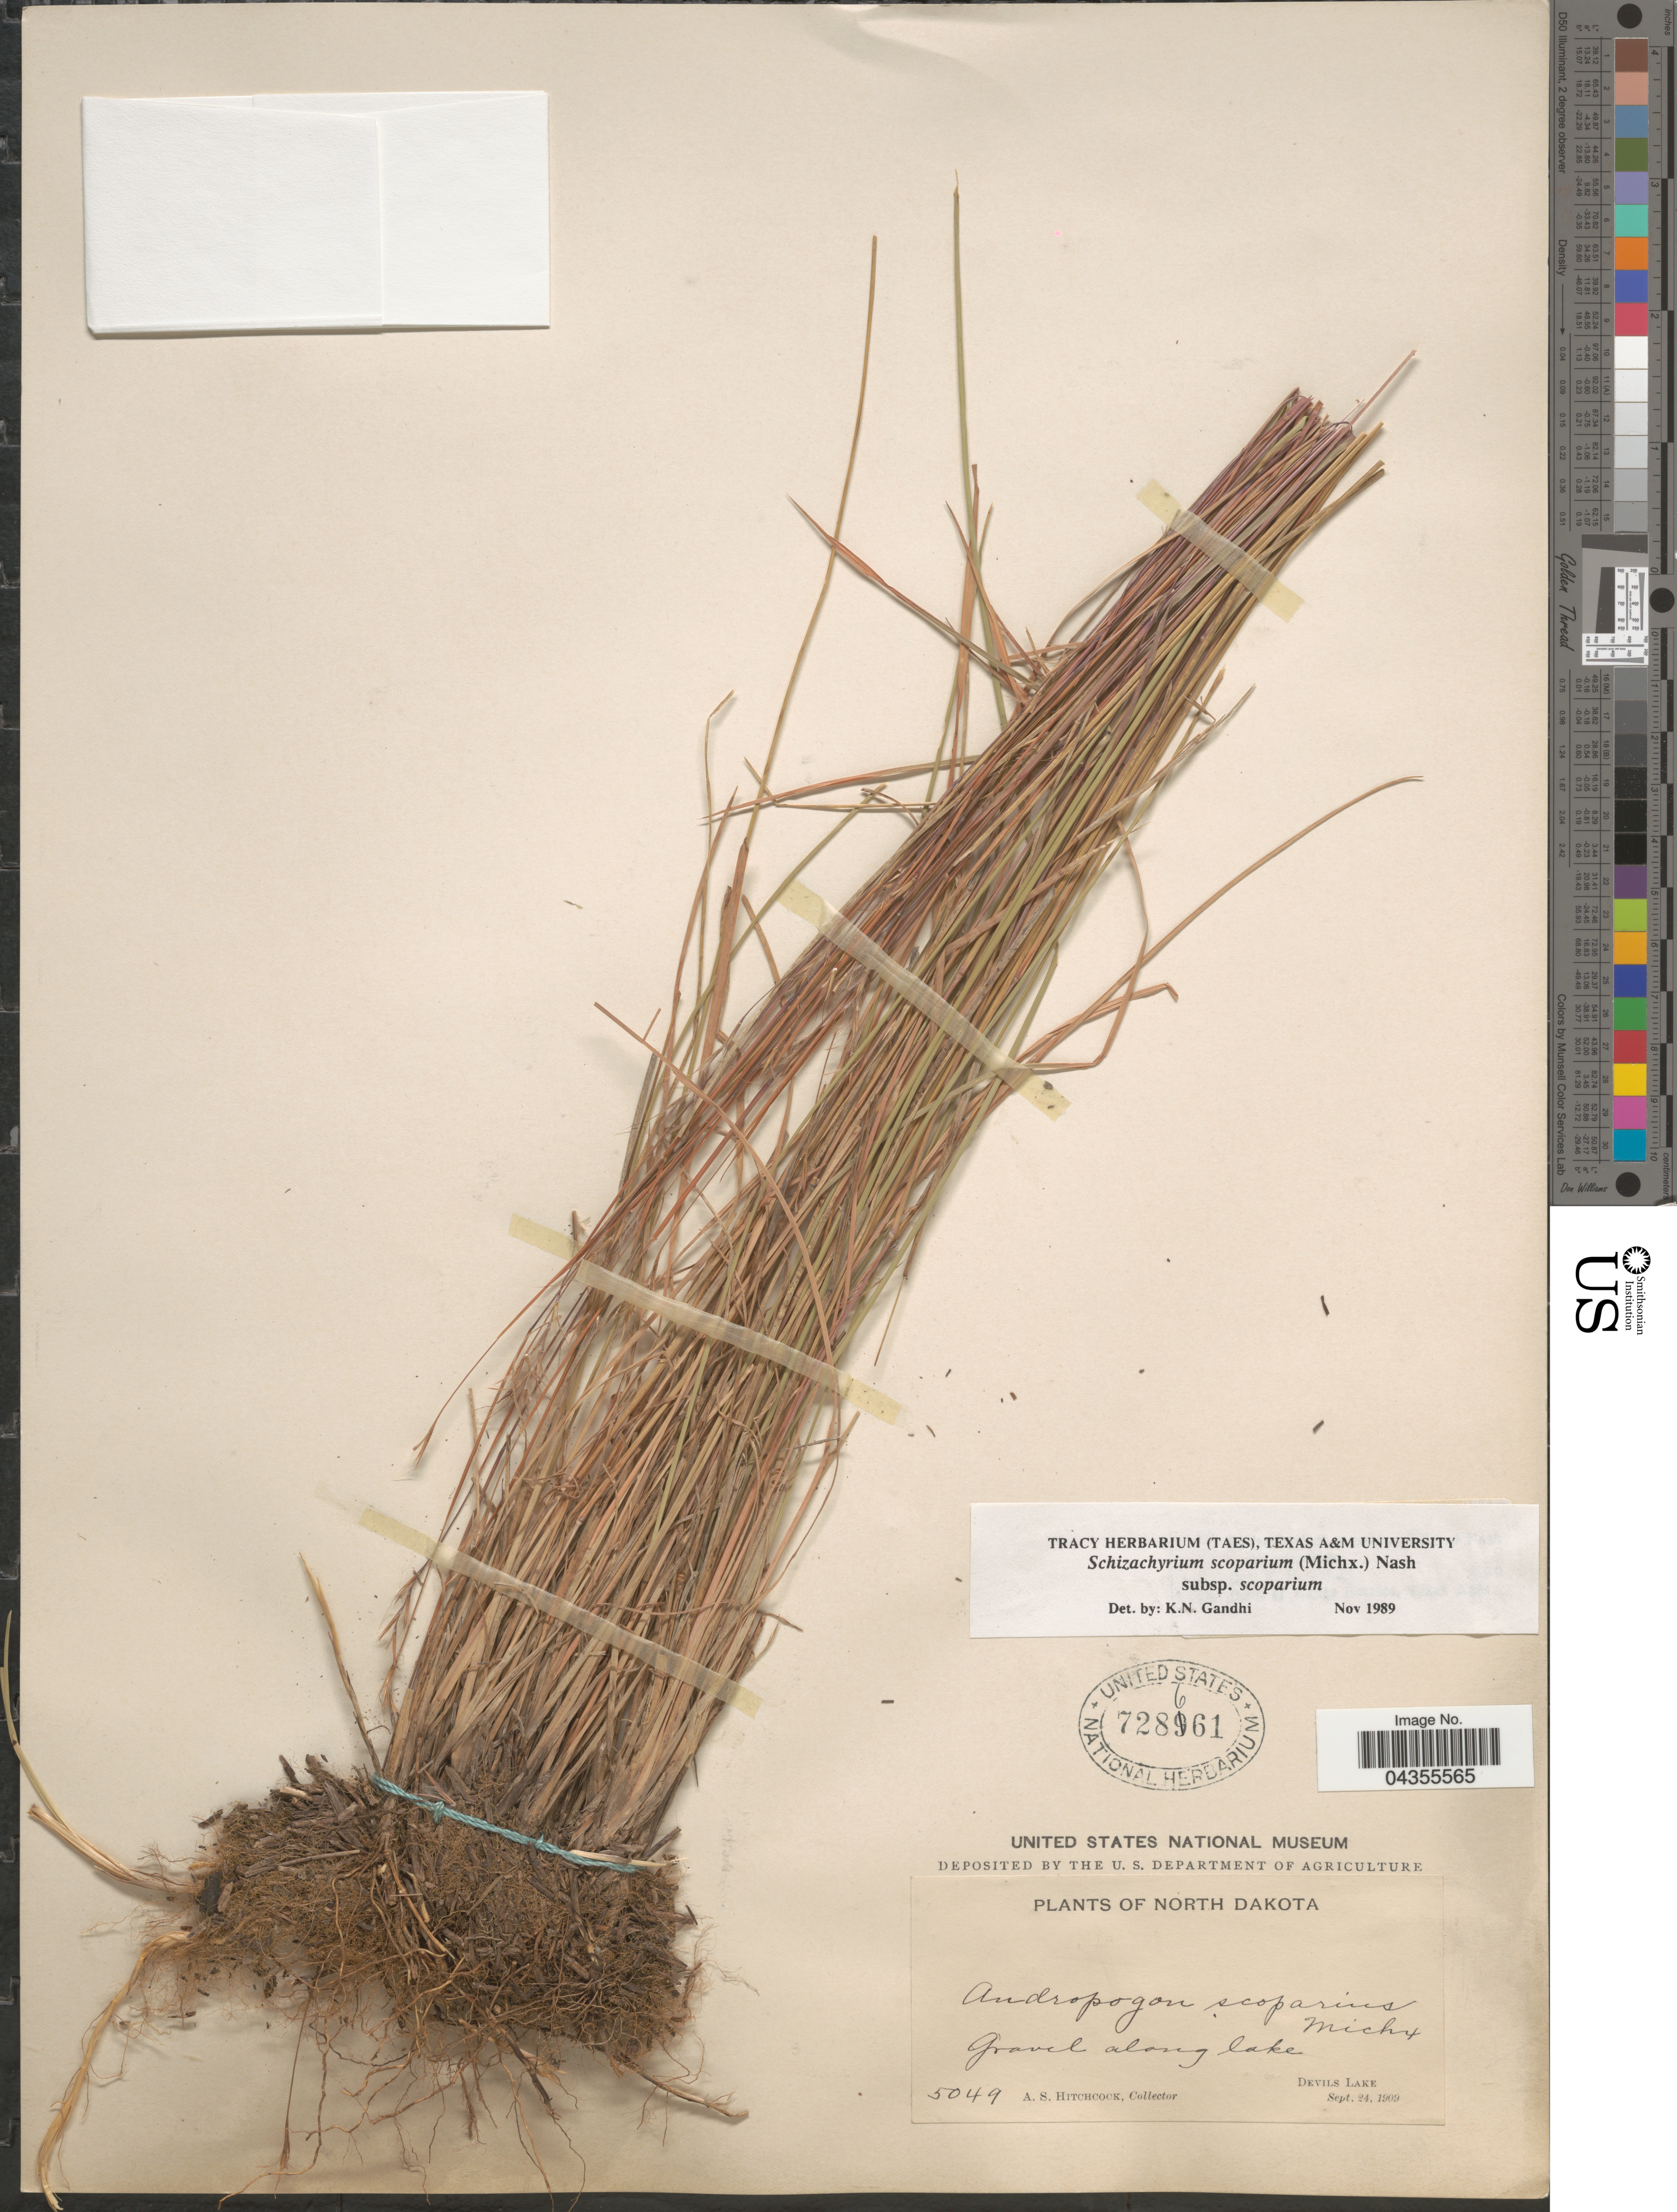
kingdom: Plantae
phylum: Tracheophyta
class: Liliopsida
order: Poales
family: Poaceae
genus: Schizachyrium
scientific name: Schizachyrium scoparium var. scoparium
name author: (Michx.) Nash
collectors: A. S. Hitchcock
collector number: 5049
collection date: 1909-09-24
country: United States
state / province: North Dakota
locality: Gravel along lake. Devils Lake.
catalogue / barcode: US 728661